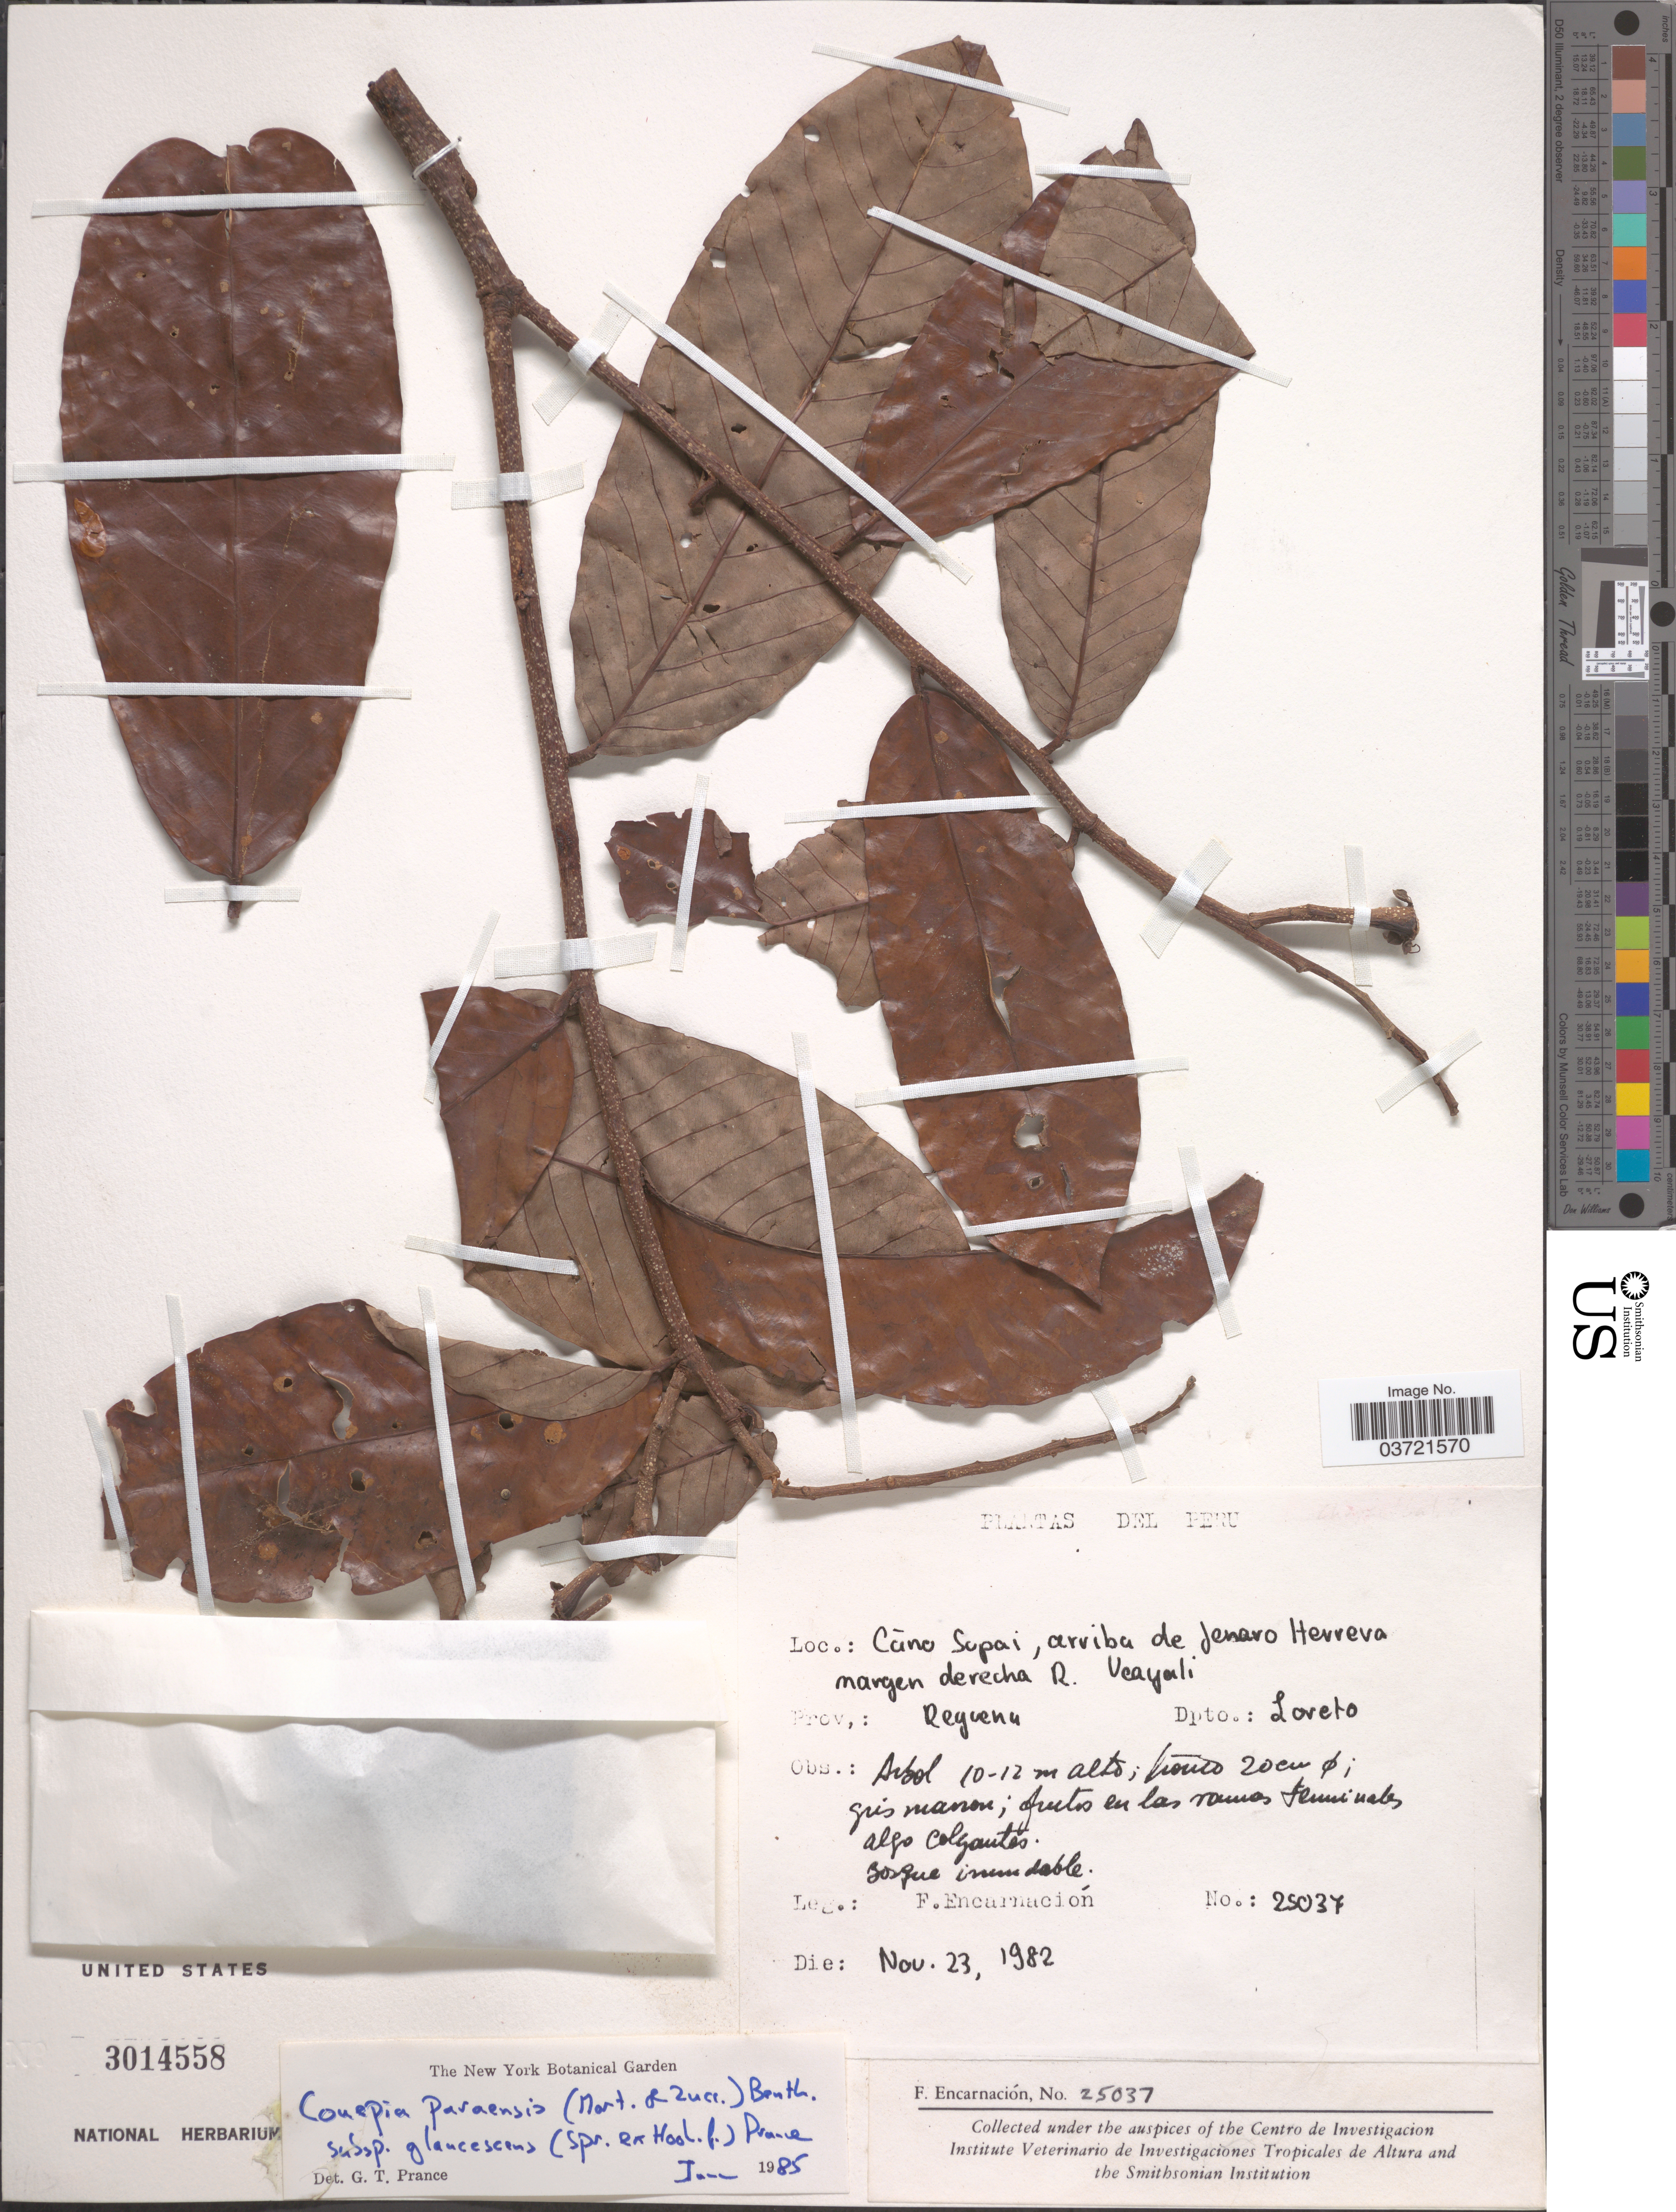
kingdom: Plantae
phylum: Tracheophyta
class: Magnoliopsida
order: Malpighiales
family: Chrysobalanaceae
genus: Couepia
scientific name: Couepia paraensis subsp. glaucescens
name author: (Spruce ex Hook. f.) Prance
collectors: F. Encarnación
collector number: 25037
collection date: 1982-11-23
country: Peru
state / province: Loreto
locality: Caño Sopai, arriba de Jenaro Herrera margen derecha R. Ucayali. Prov.: Requena, Dpto.: Loreto.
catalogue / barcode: US 3014558